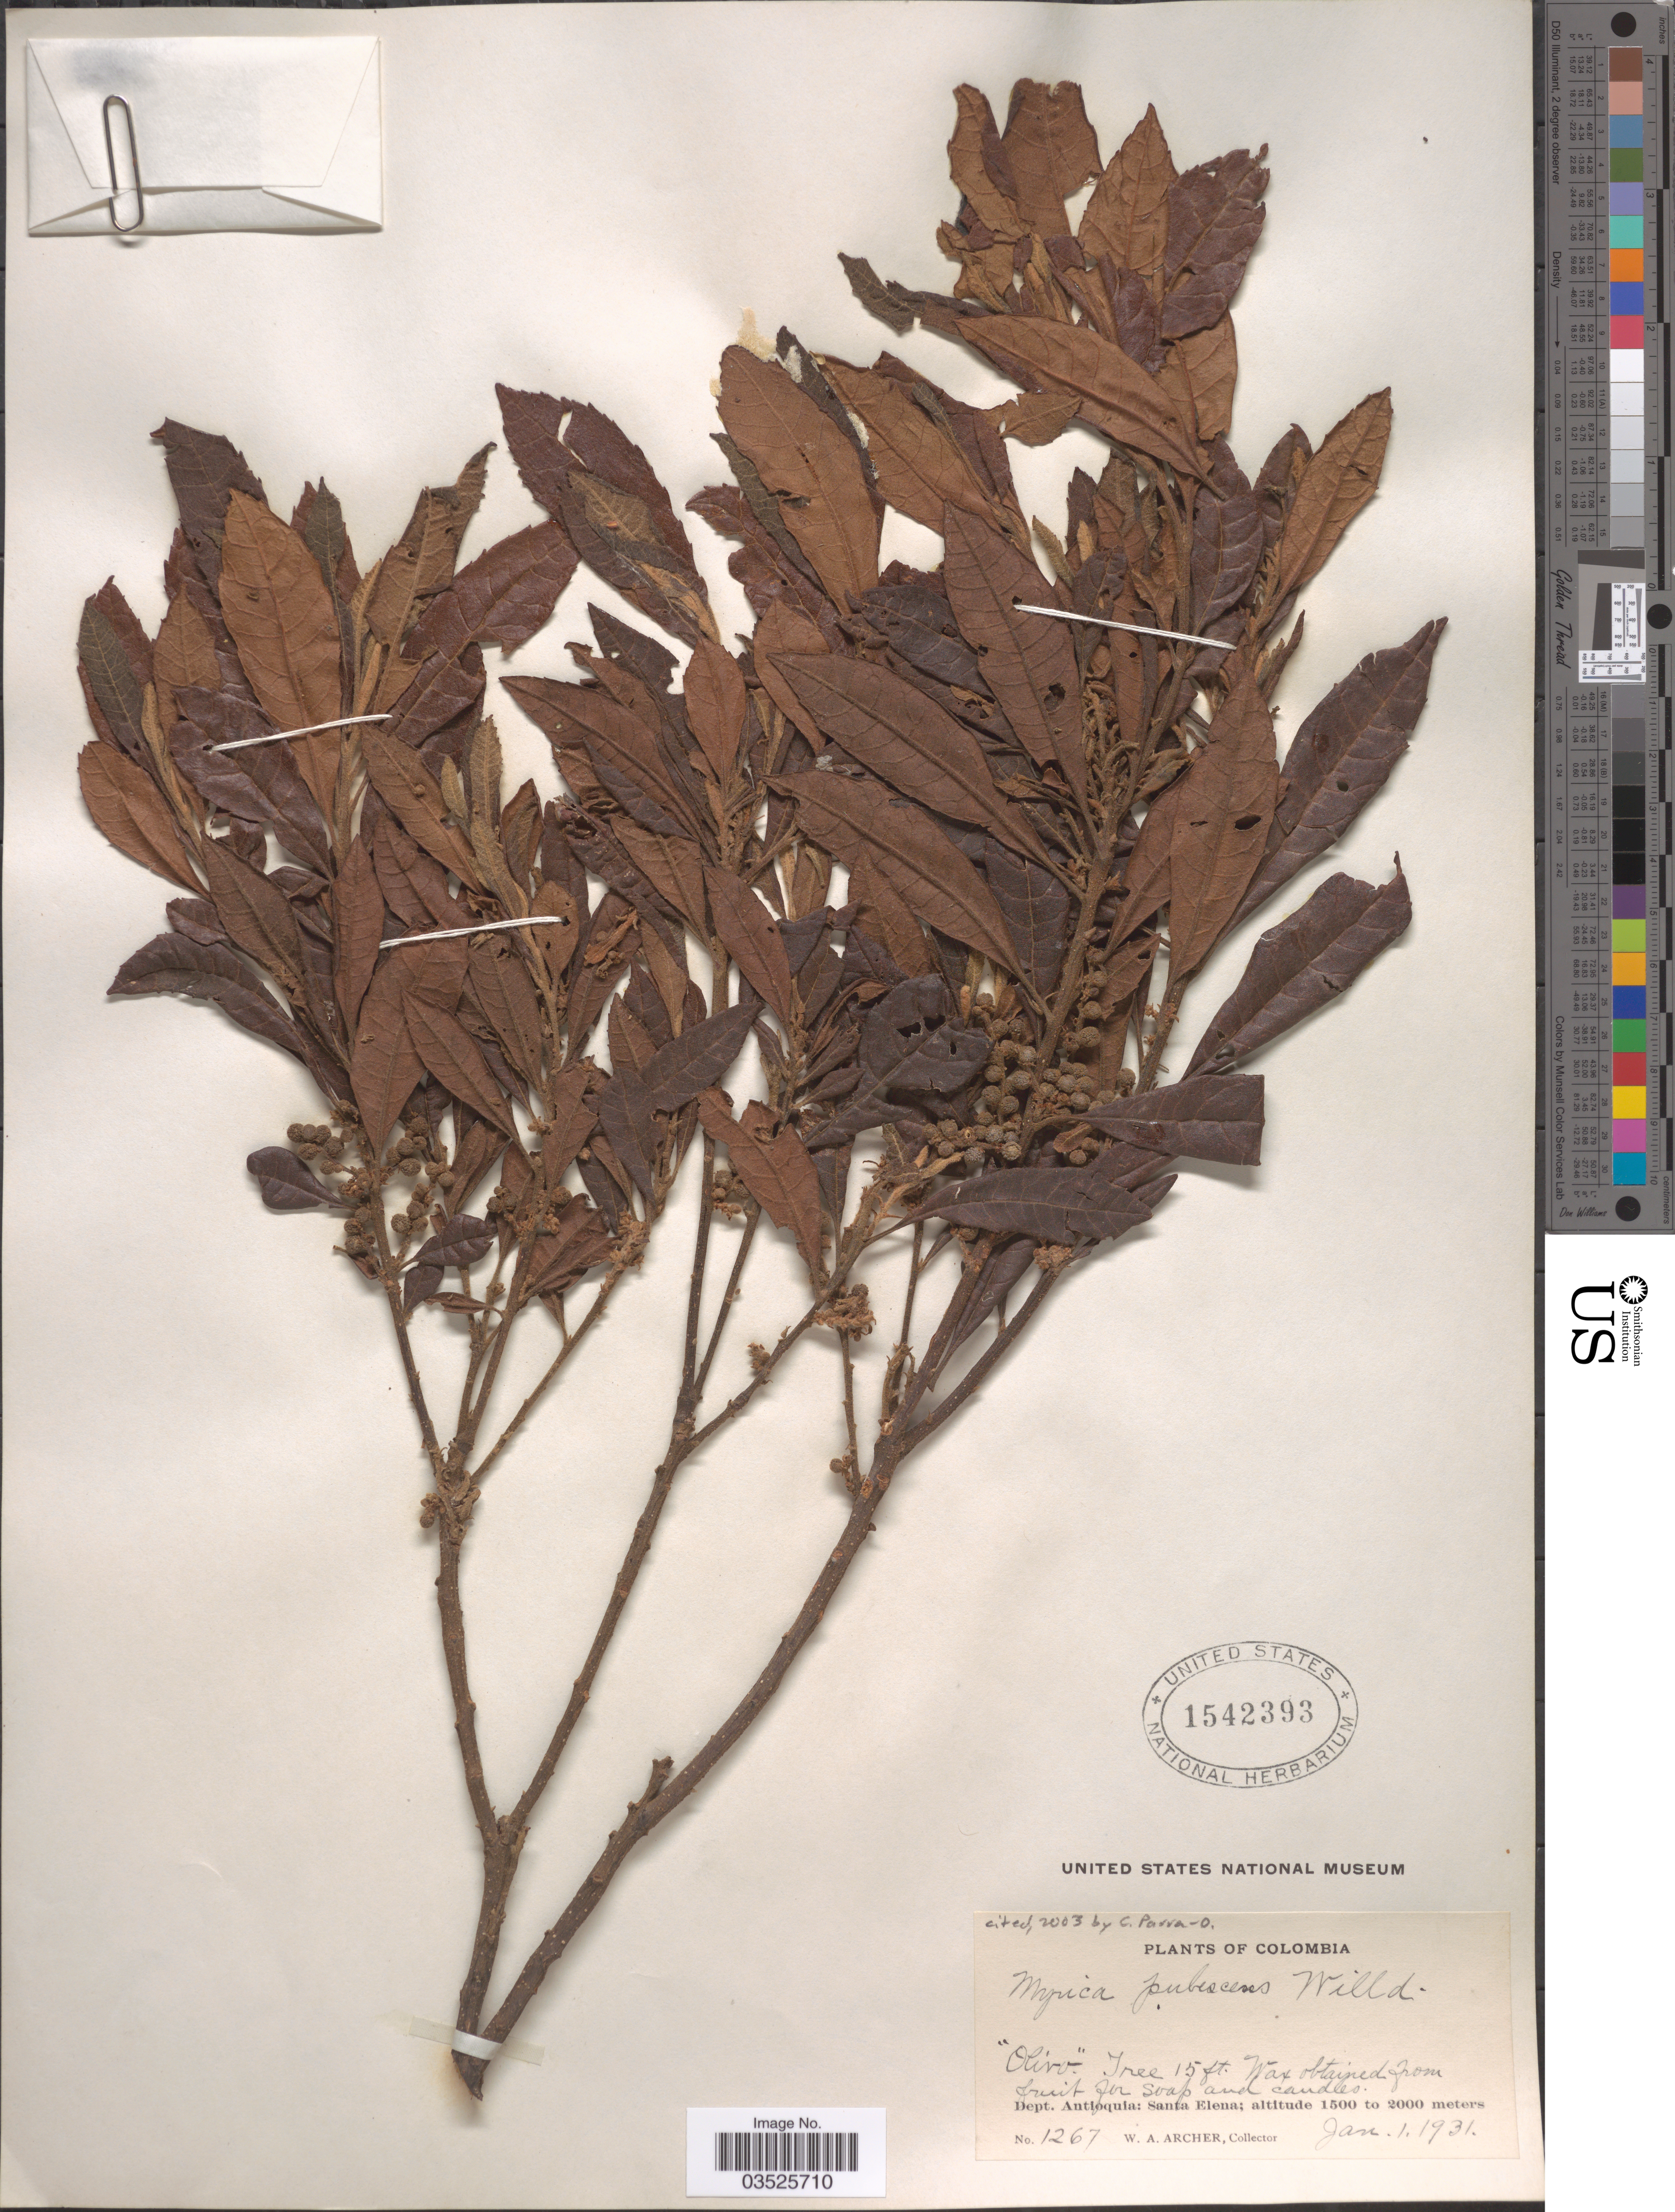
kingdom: Plantae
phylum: Tracheophyta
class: Magnoliopsida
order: Fagales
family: Myricaceae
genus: Morella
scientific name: Morella pubescens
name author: (Humb. & Bonpl. ex Willd.) Wilbur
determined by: Strong, M. T., (US), Smithsonian Institution - National Museum of Natural History (UNITED STATES)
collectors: W. Archer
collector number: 1267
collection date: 1931-01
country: Colombia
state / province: Antioquia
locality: Dept. Antioquia: Santa Elena.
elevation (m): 1500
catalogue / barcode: US 1542393